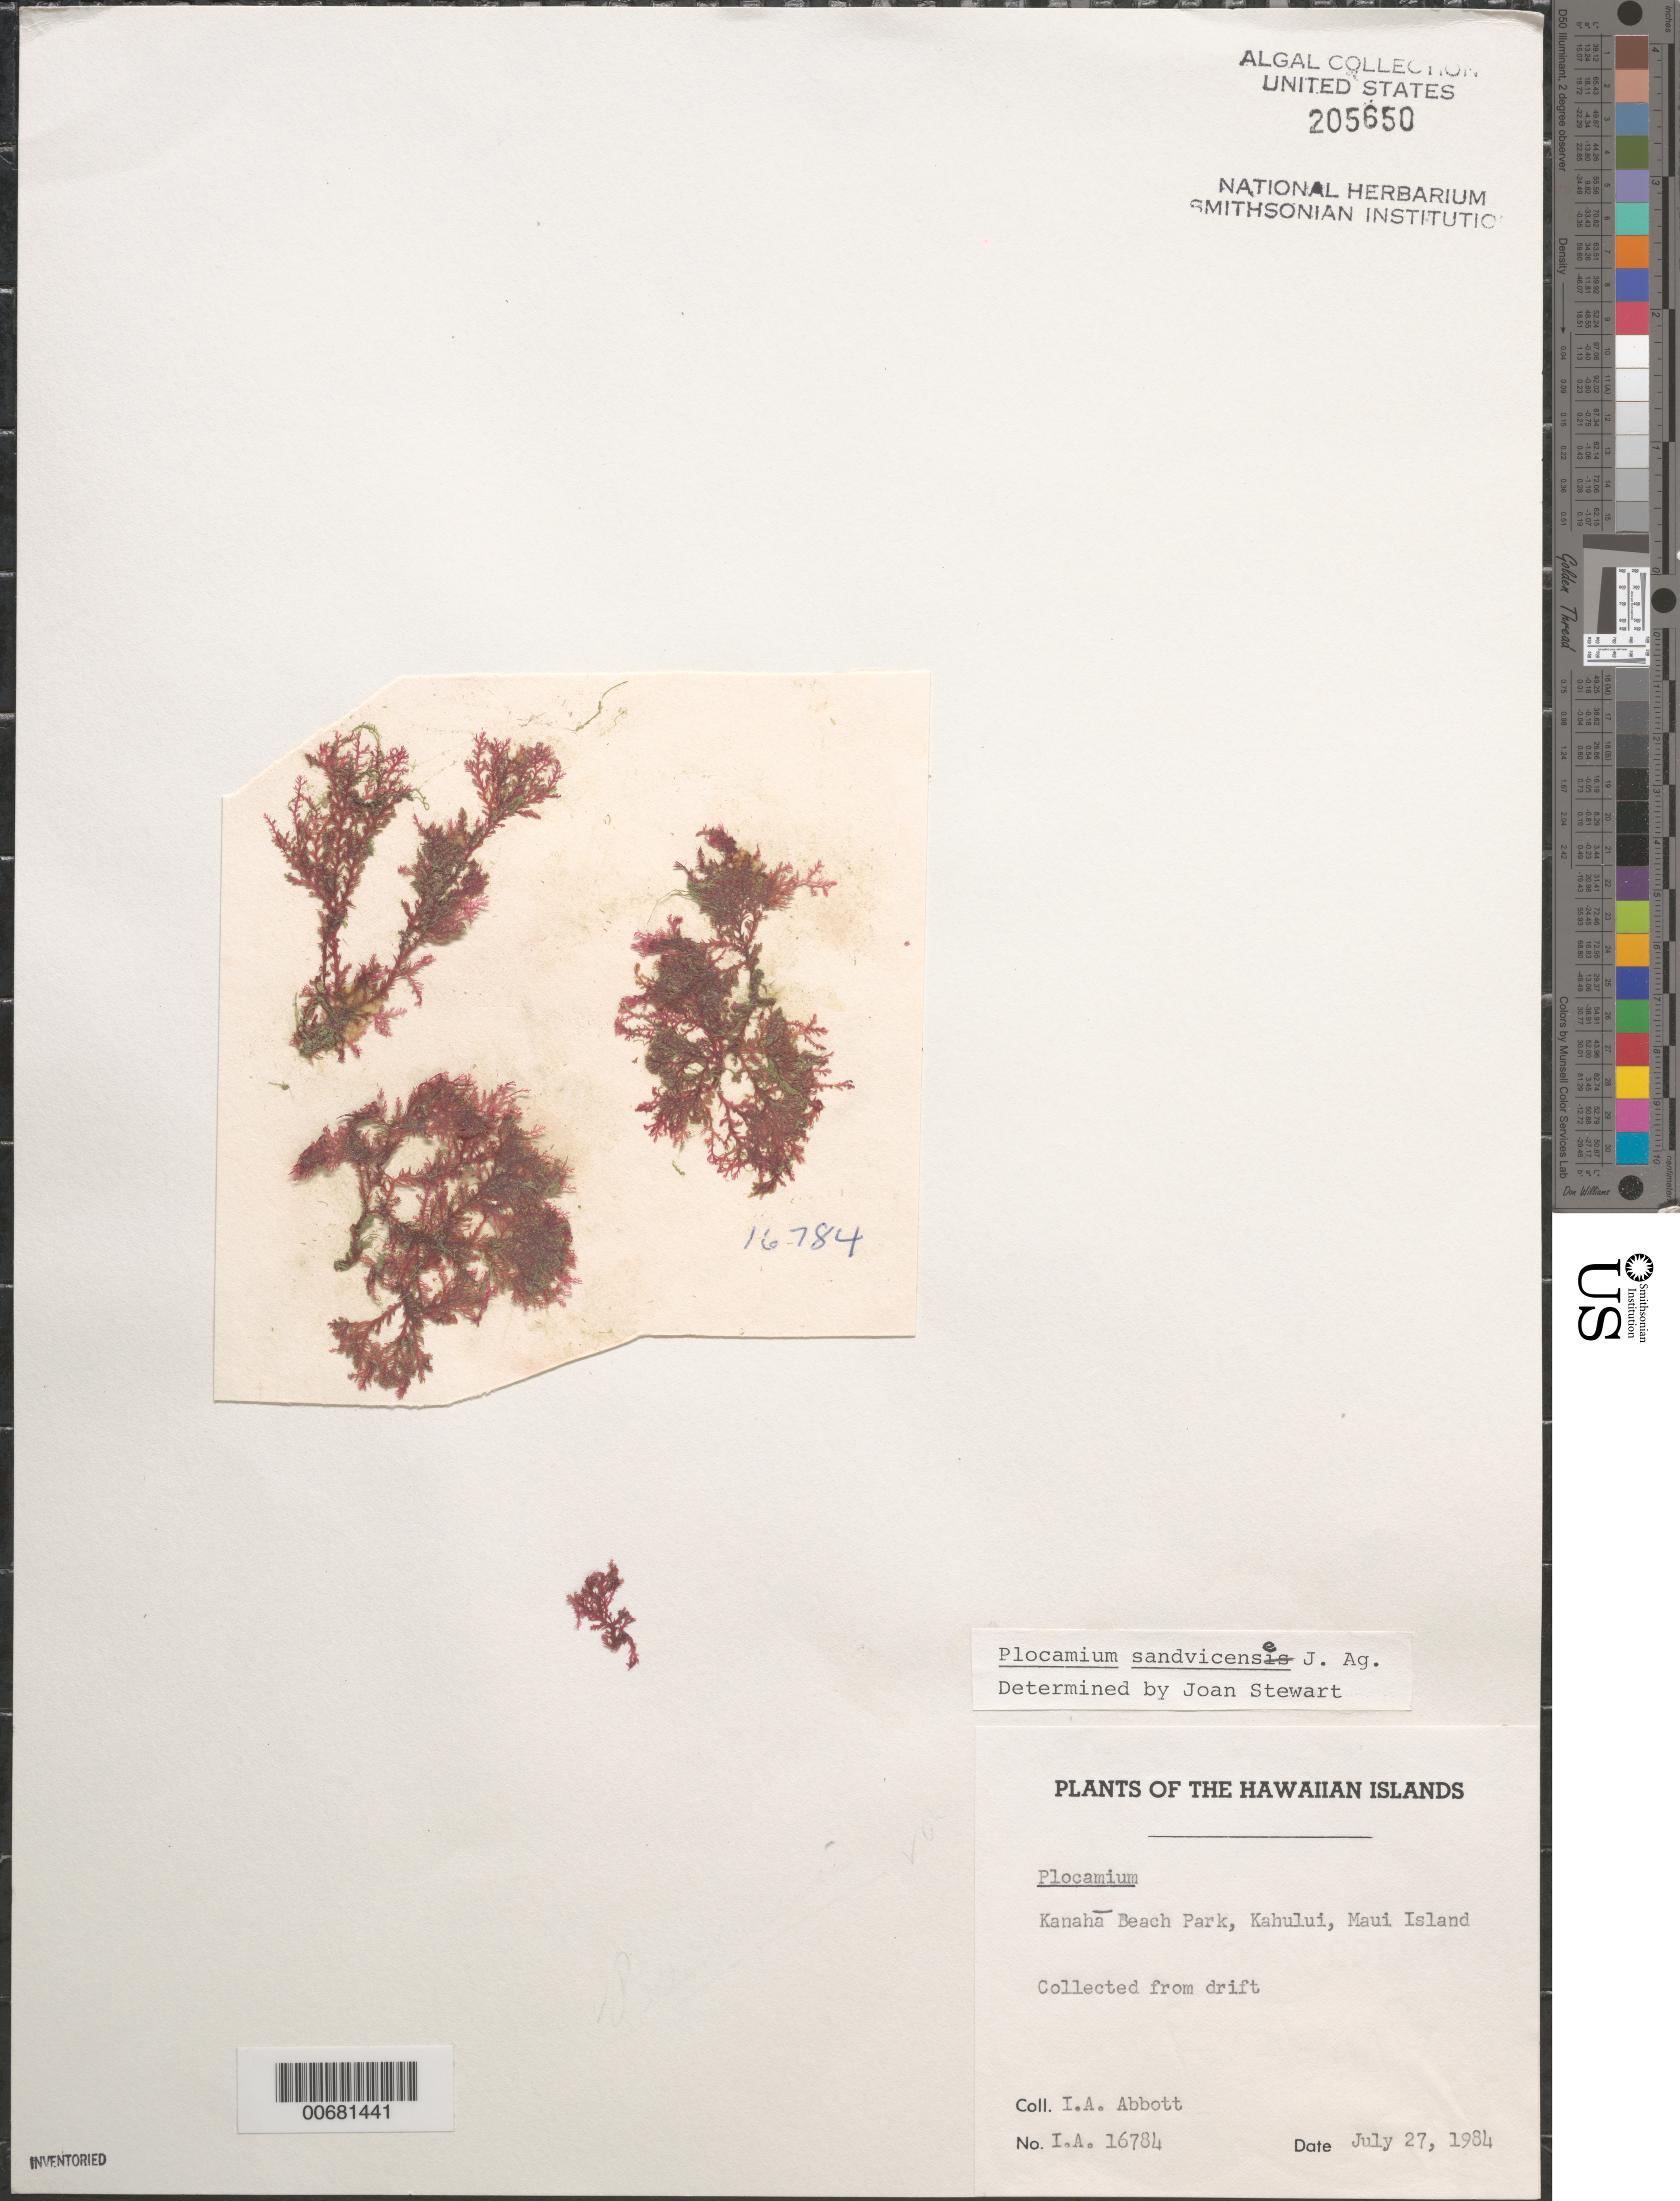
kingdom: Plantae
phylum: Rhodophyta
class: Florideophyceae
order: Plocamiales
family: Plocamiaceae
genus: Plocamium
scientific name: Plocamium sandvicense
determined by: Stewart, Joan G.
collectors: I. A. Abbott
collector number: IAA 16784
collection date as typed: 27 Jul 1984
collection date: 1984-07-27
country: United States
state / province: Hawaii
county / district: Maui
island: Maui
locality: Kanaha Beach Park, Kahului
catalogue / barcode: US 205650